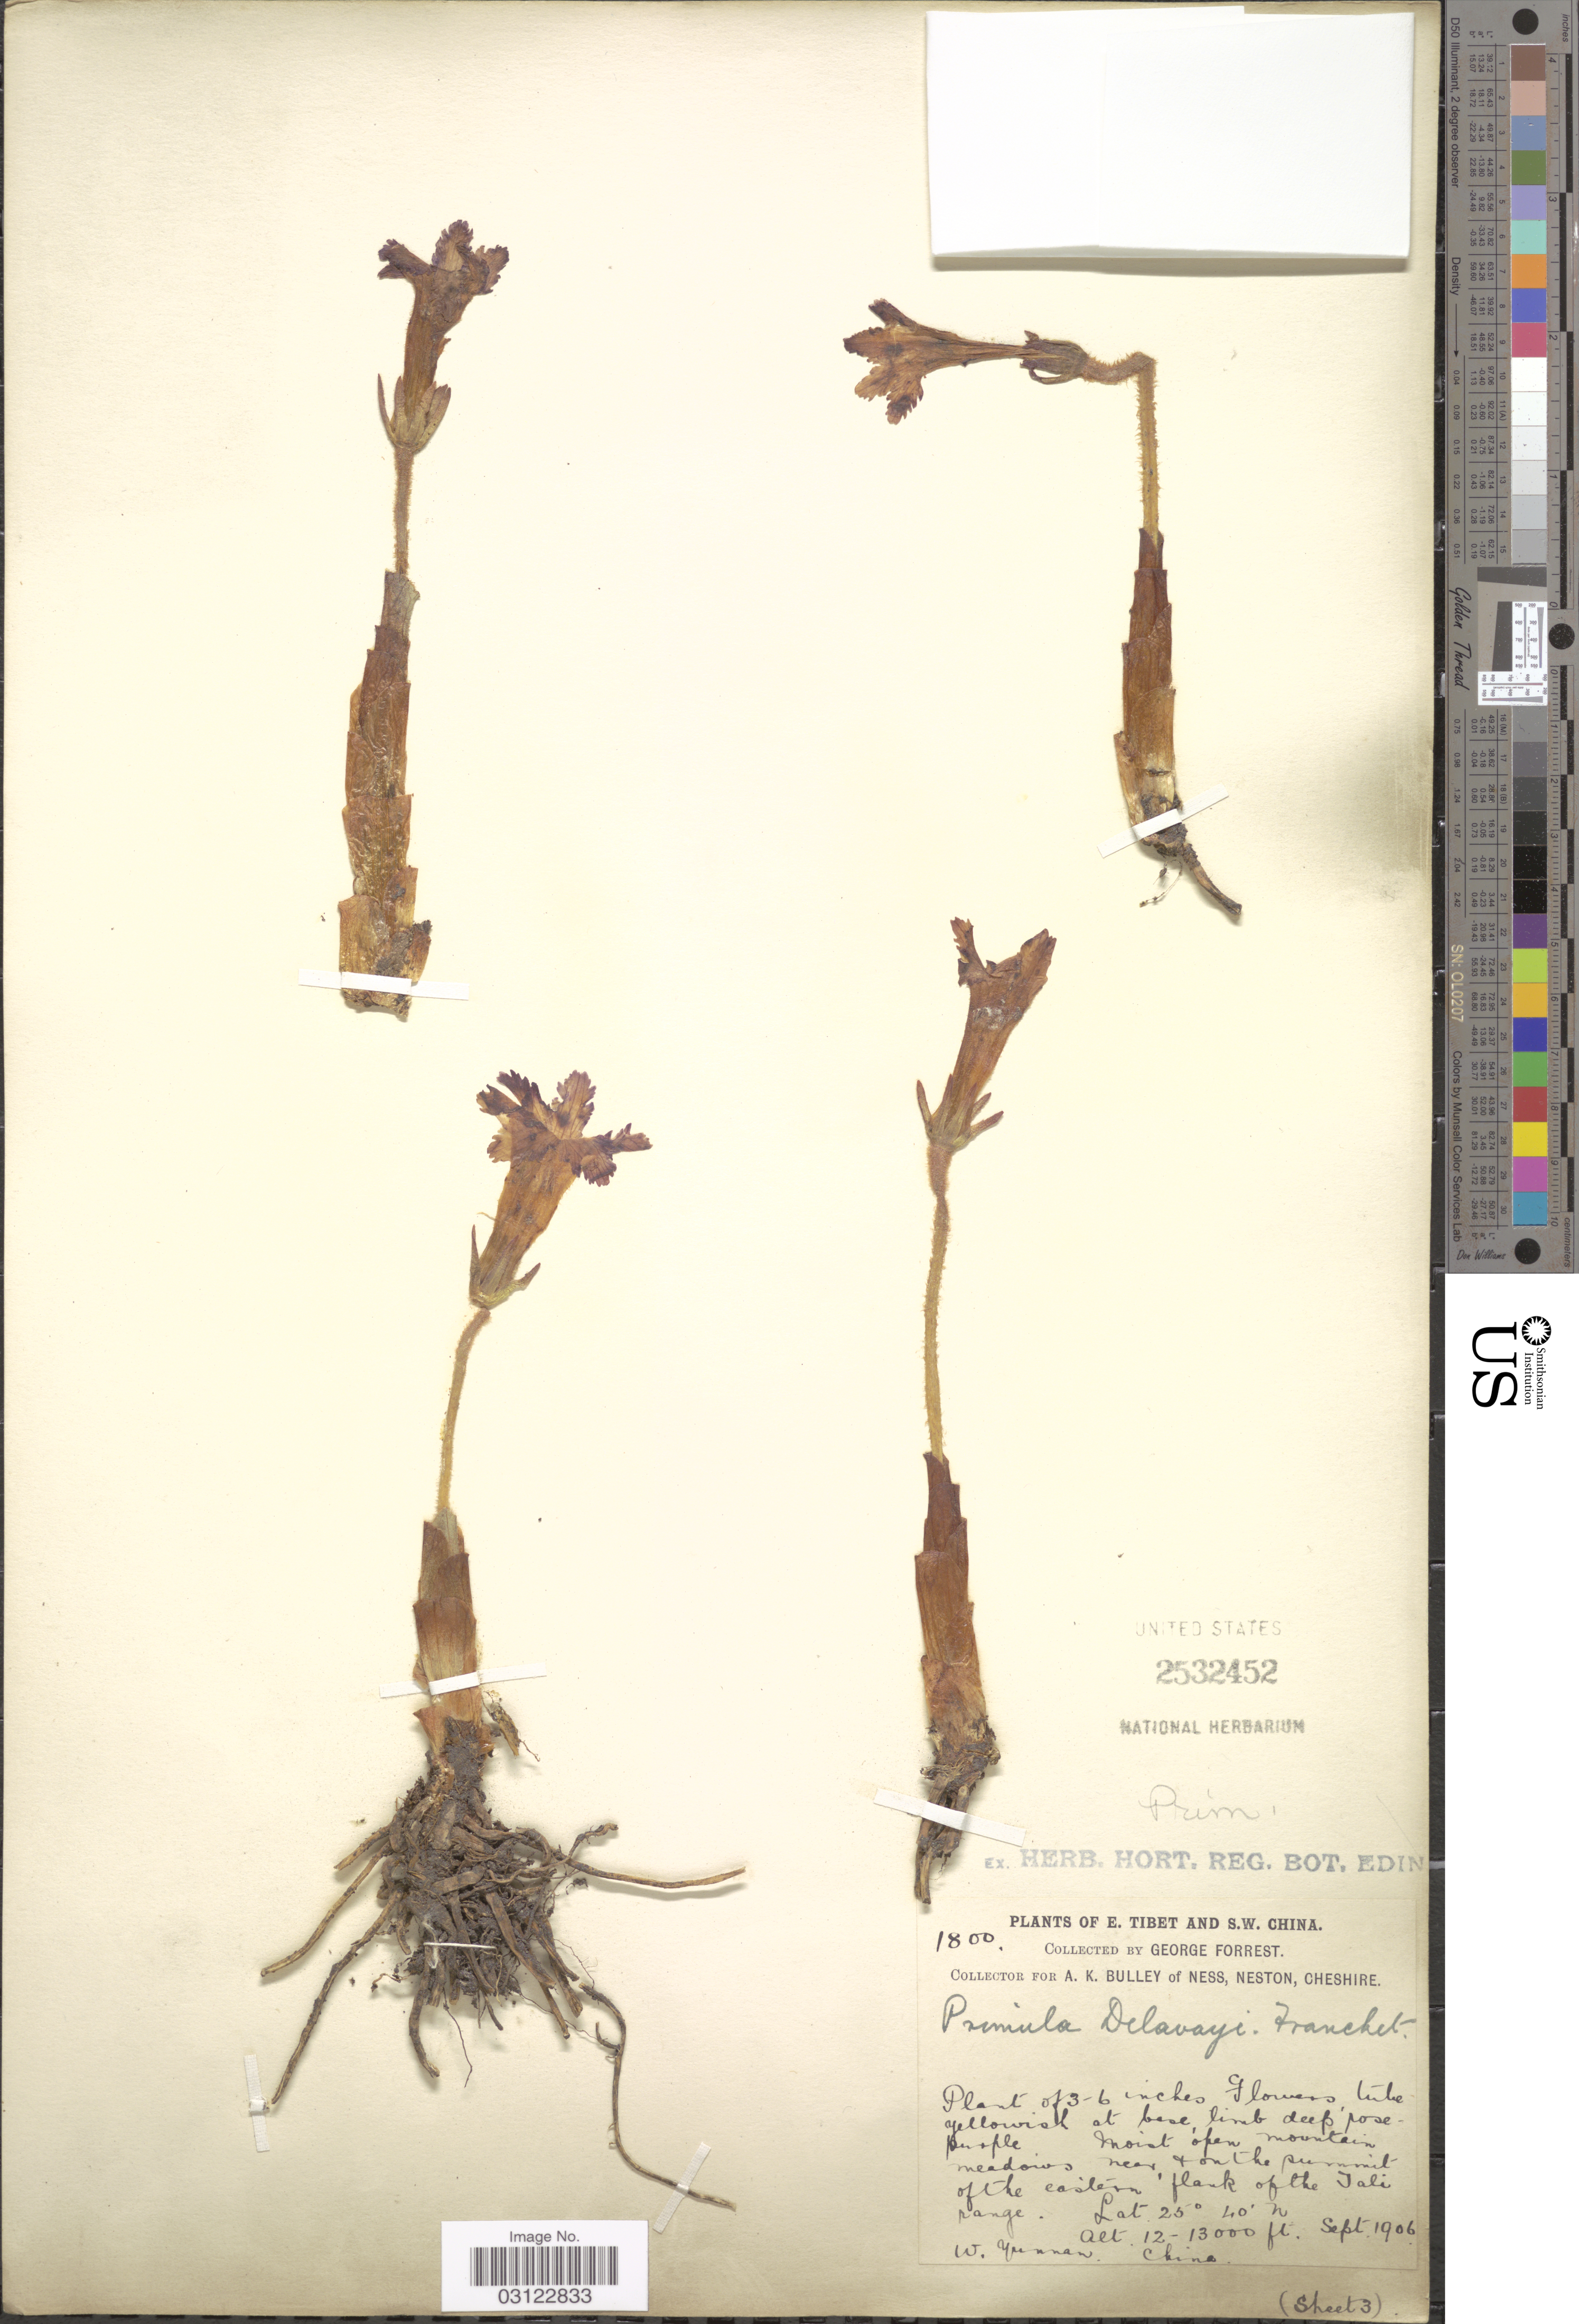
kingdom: Plantae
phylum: Tracheophyta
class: Magnoliopsida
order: Ericales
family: Primulaceae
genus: Omphalogramma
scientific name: Omphalogramma delavayi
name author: (Franch.) Franch.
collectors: G. Forrest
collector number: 1800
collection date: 1906-09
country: China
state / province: Yunnan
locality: E. Tibet and S.W. China. Moist open mountain meadows, near and on the summit of the eastern flank of the Tali range. W. Yunnan.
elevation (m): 3658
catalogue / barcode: US 2532452